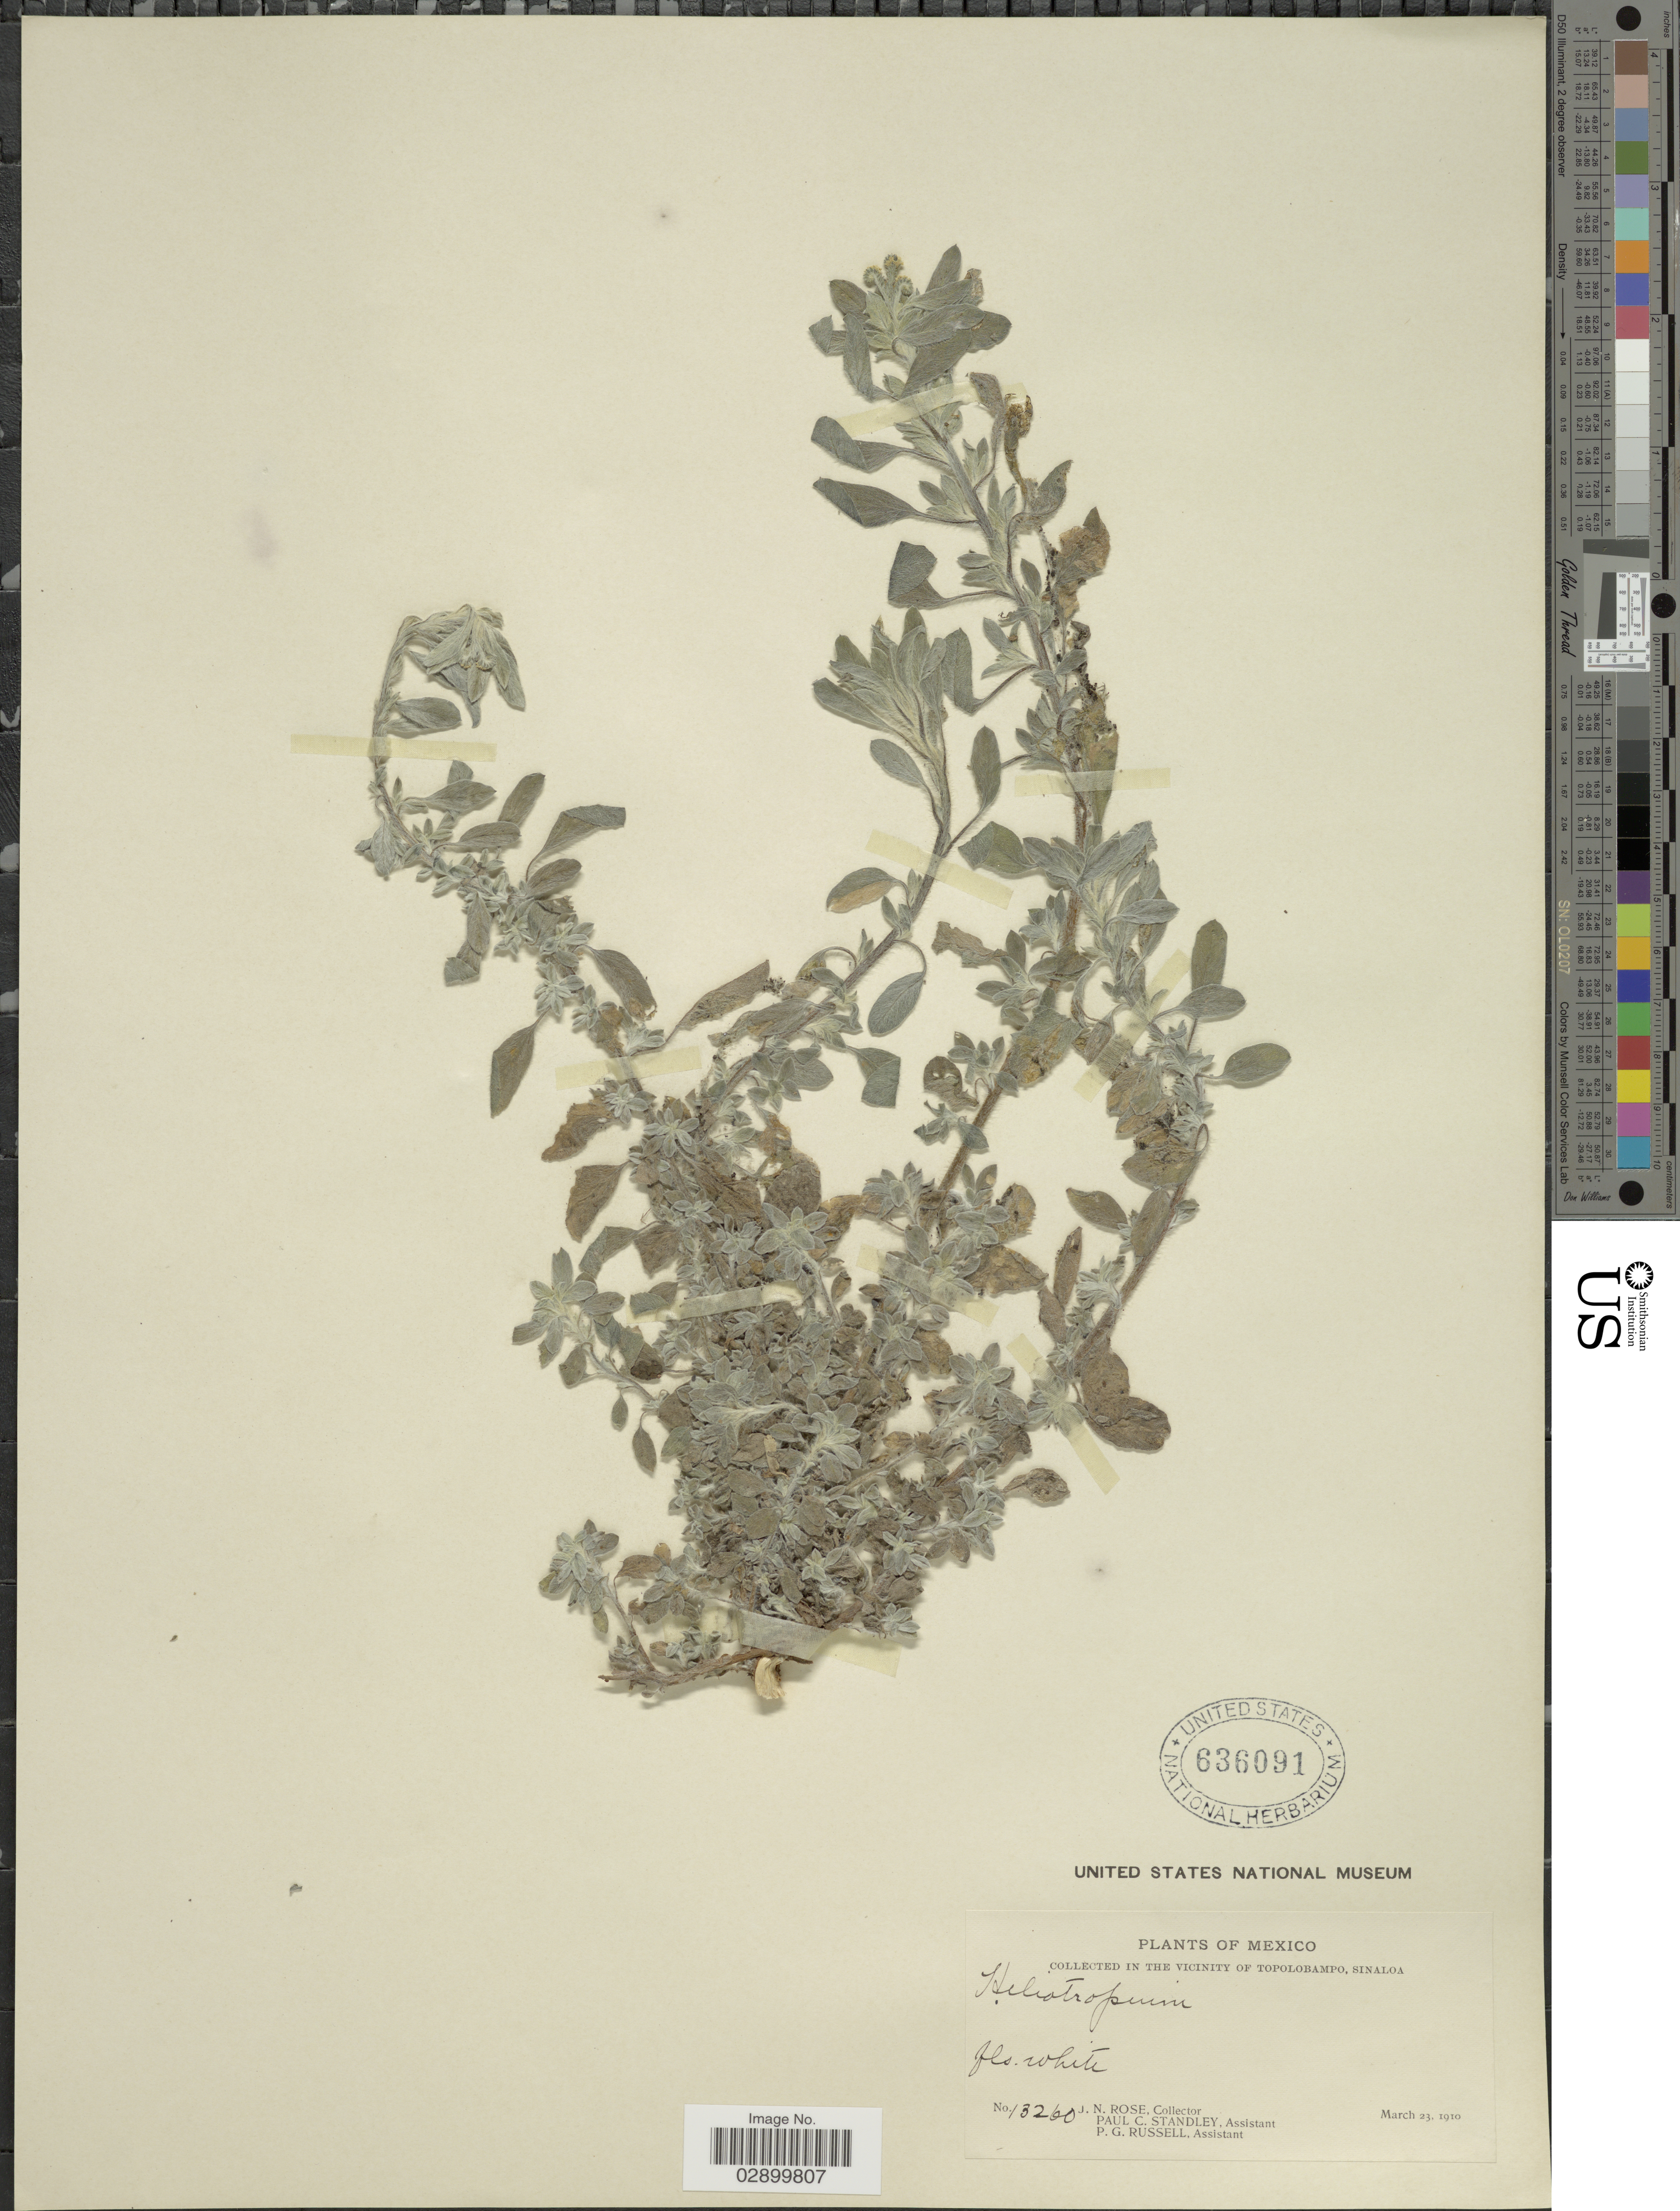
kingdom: Plantae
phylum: Tracheophyta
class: Magnoliopsida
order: Boraginales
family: Heliotropiaceae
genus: Heliotropium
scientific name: Heliotropium sp.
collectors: J. N. Rose, P. C. Standley & P. G. Russell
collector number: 13260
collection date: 1910-03-23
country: Mexico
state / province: Sinaloa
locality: Vicinity of Topolobampo.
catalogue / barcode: US 636091